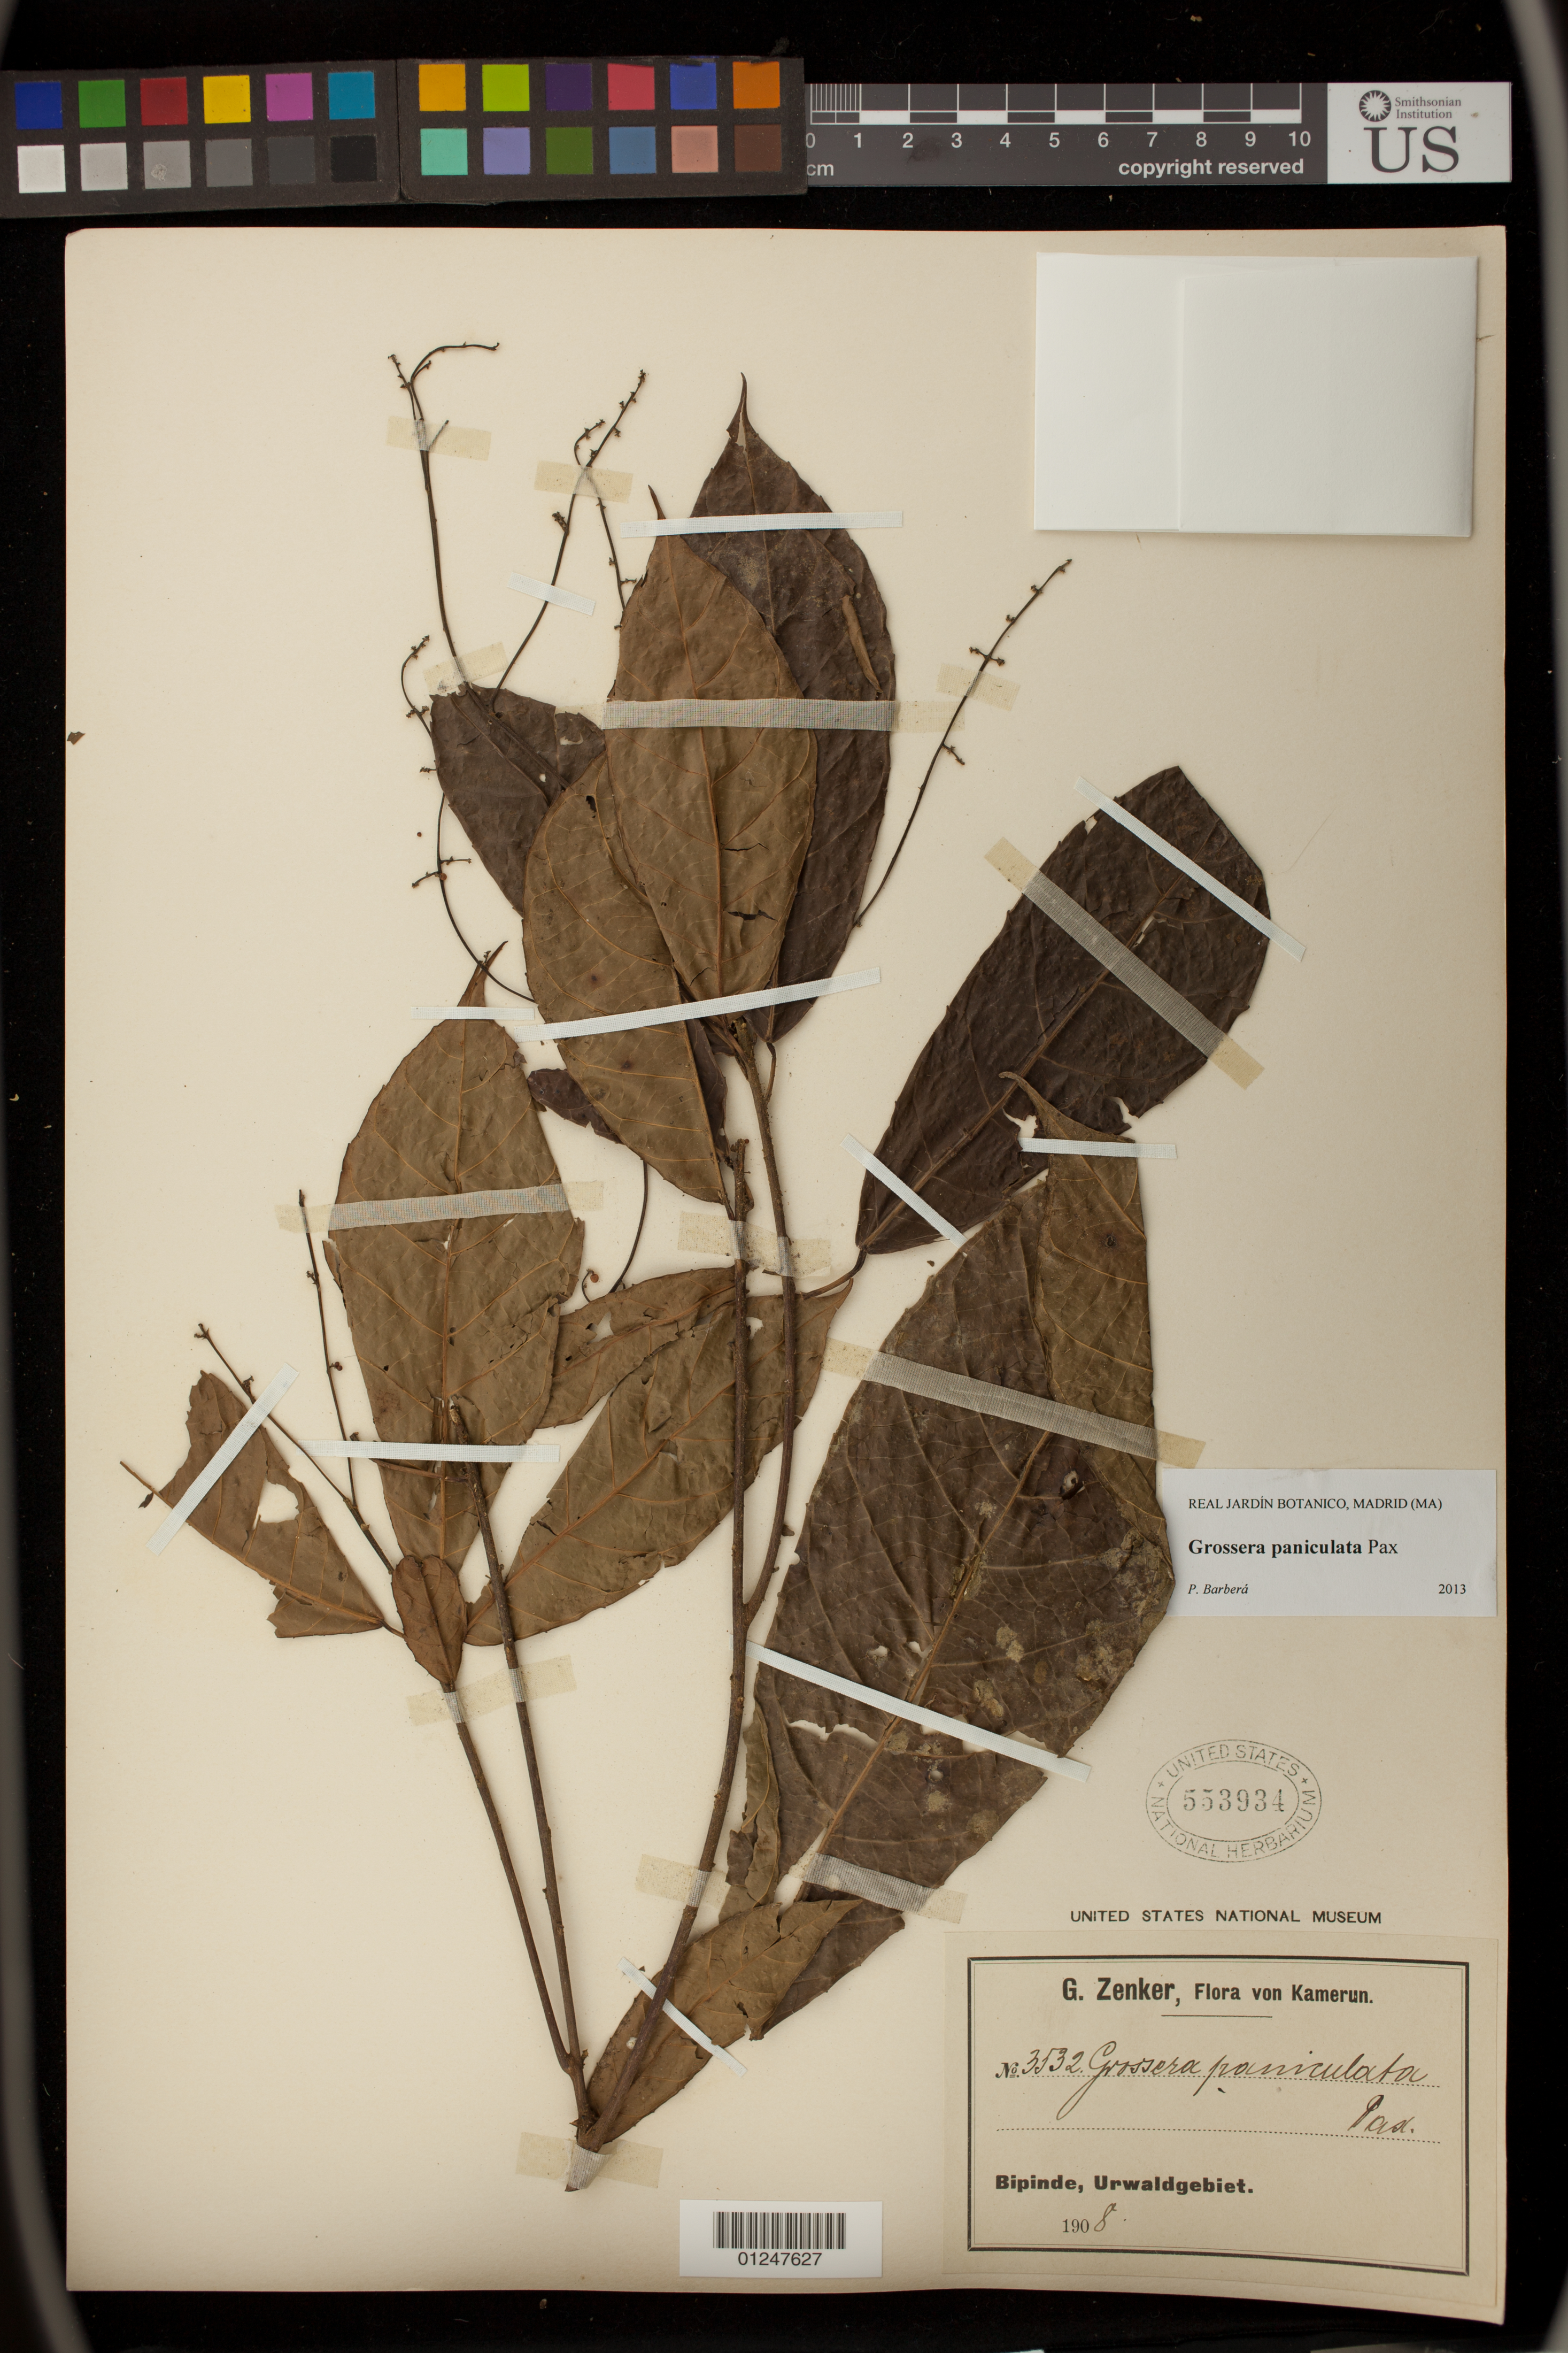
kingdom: Plantae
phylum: Tracheophyta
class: Magnoliopsida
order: Malpighiales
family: Euphorbiaceae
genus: Grossera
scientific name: Grossera paniculata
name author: Pax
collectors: G. A. Zenker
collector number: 3532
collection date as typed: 1904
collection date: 1904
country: Cameroon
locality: Bipinde, Urwaldgebiet.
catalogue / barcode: US 553934